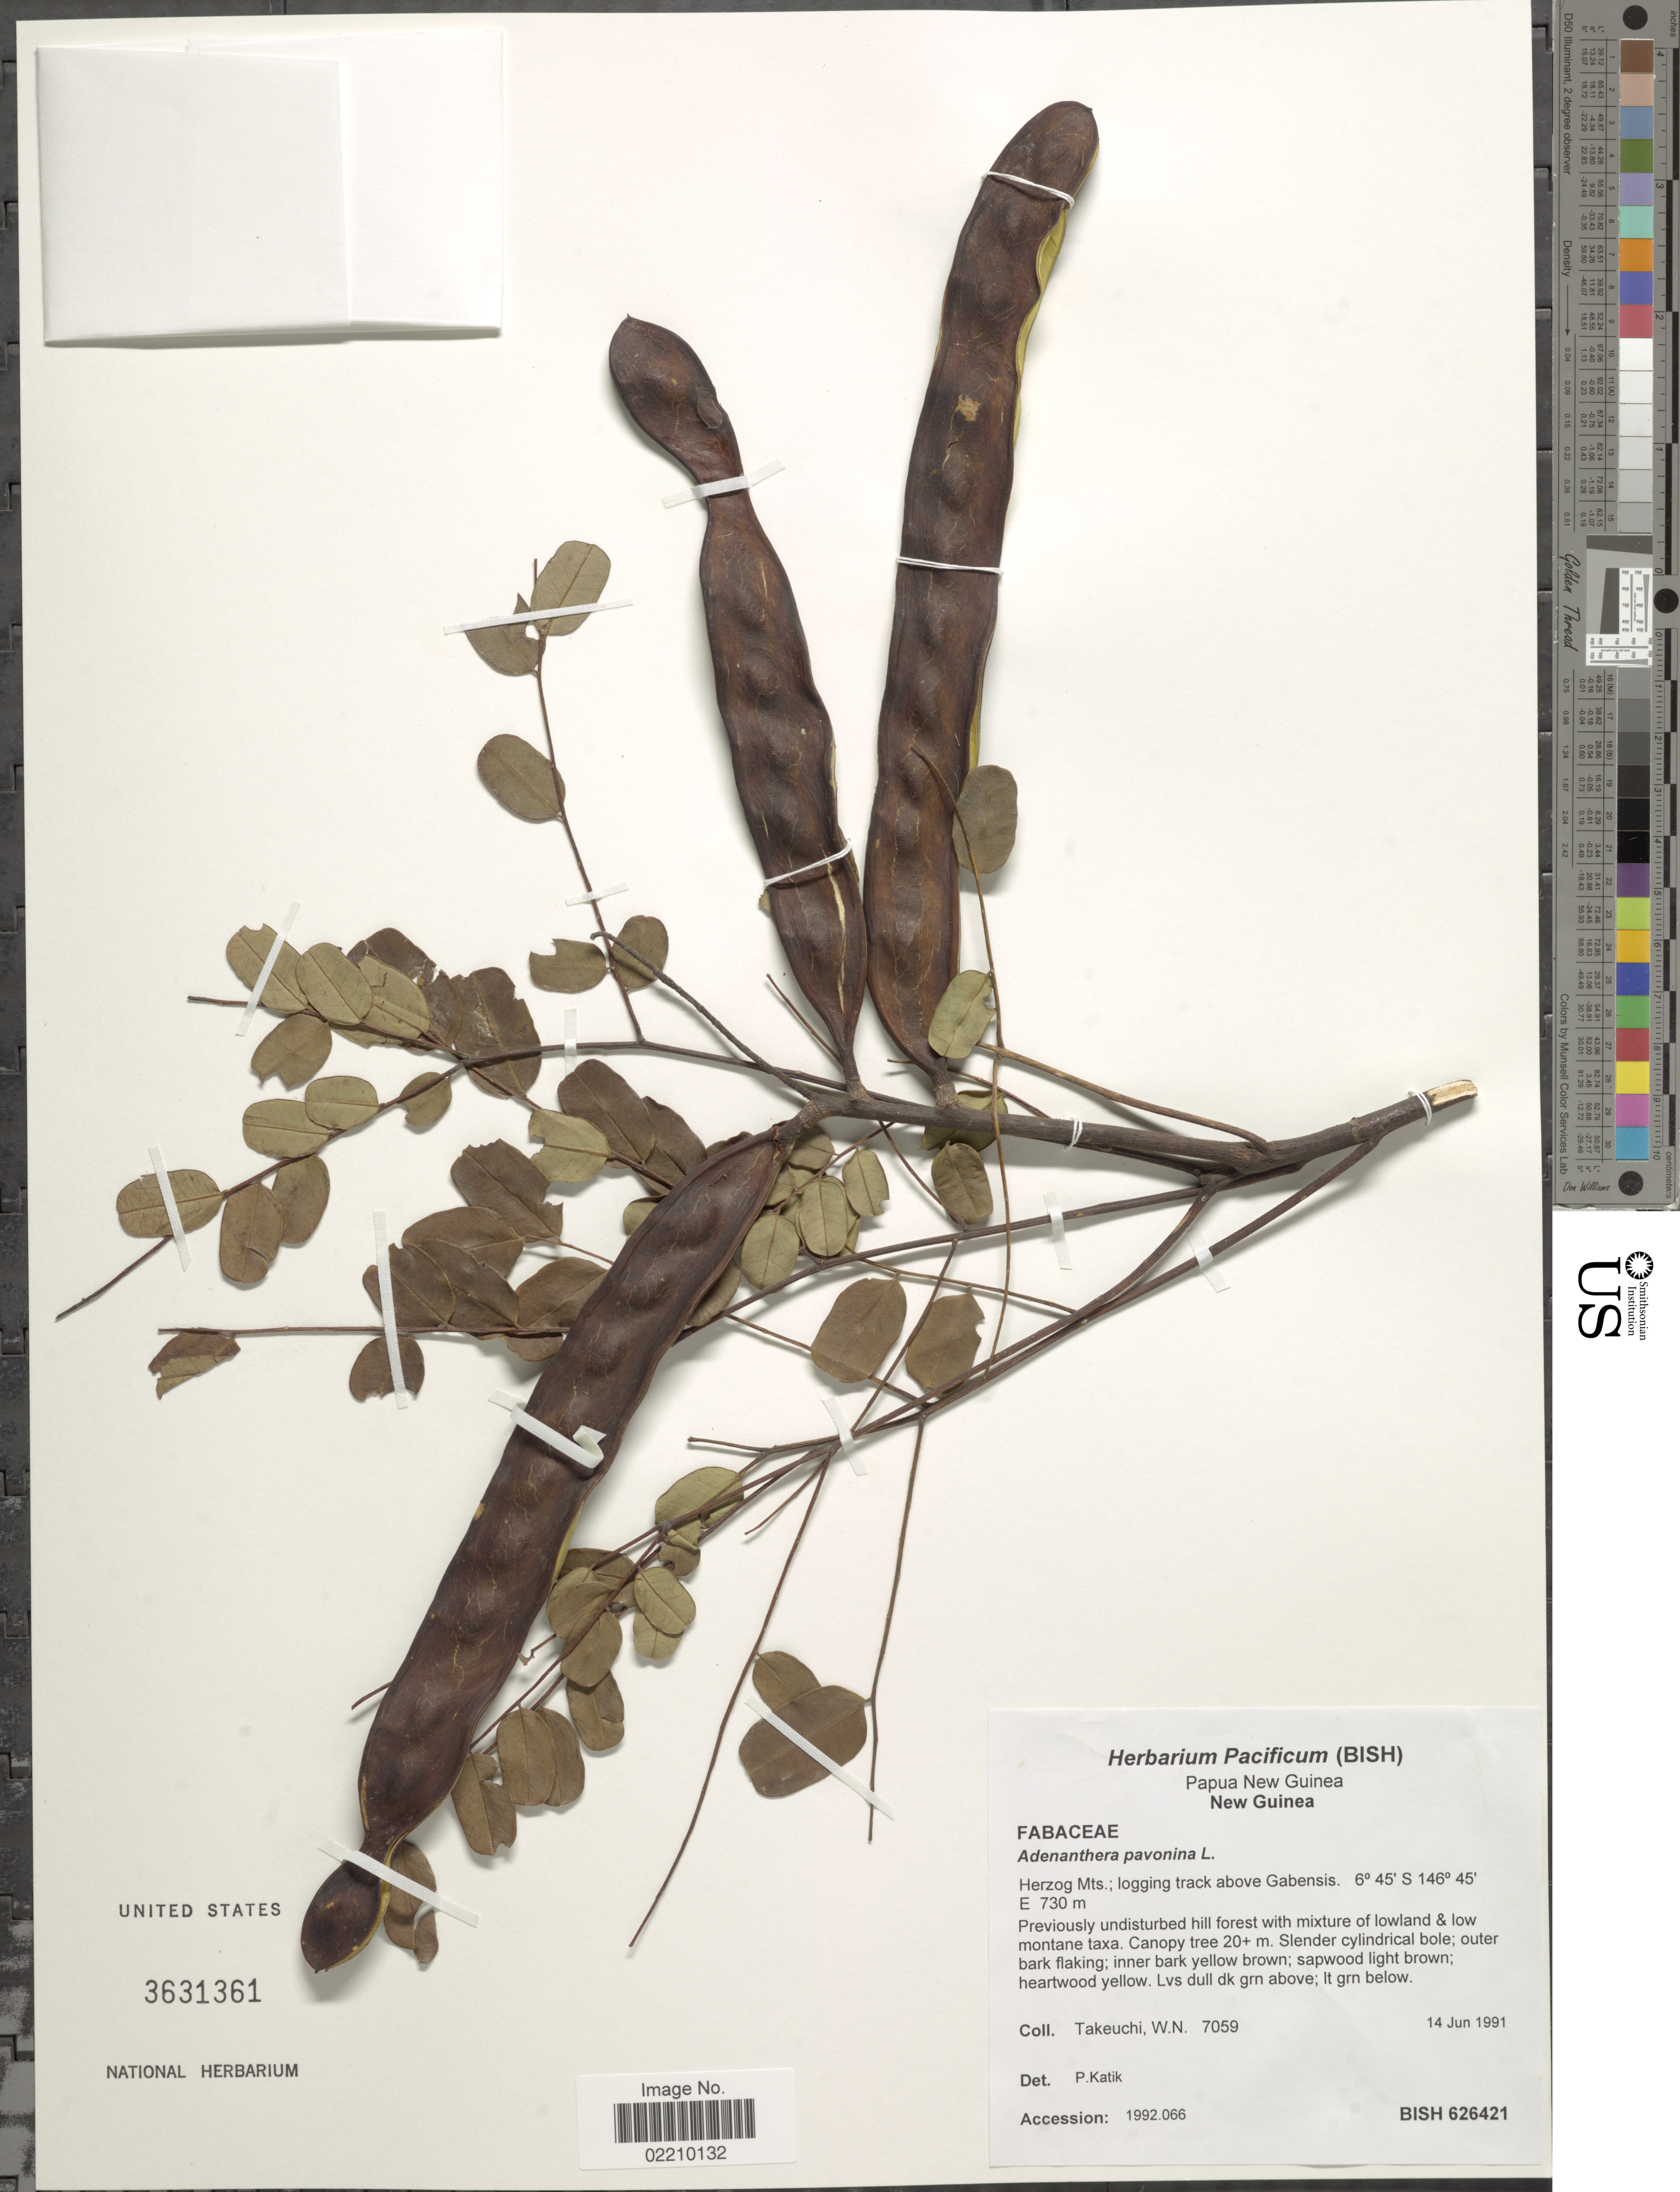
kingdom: Plantae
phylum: Tracheophyta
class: Magnoliopsida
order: Fabales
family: Fabaceae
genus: Adenanthera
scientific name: Adenanthera pavonina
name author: L.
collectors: W. N. Takeuchi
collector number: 7059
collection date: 1991-06-14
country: Papua New Guinea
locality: New Guinea, Herzog Mts.; Logging track above Gabensis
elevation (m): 730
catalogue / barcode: US 3631361